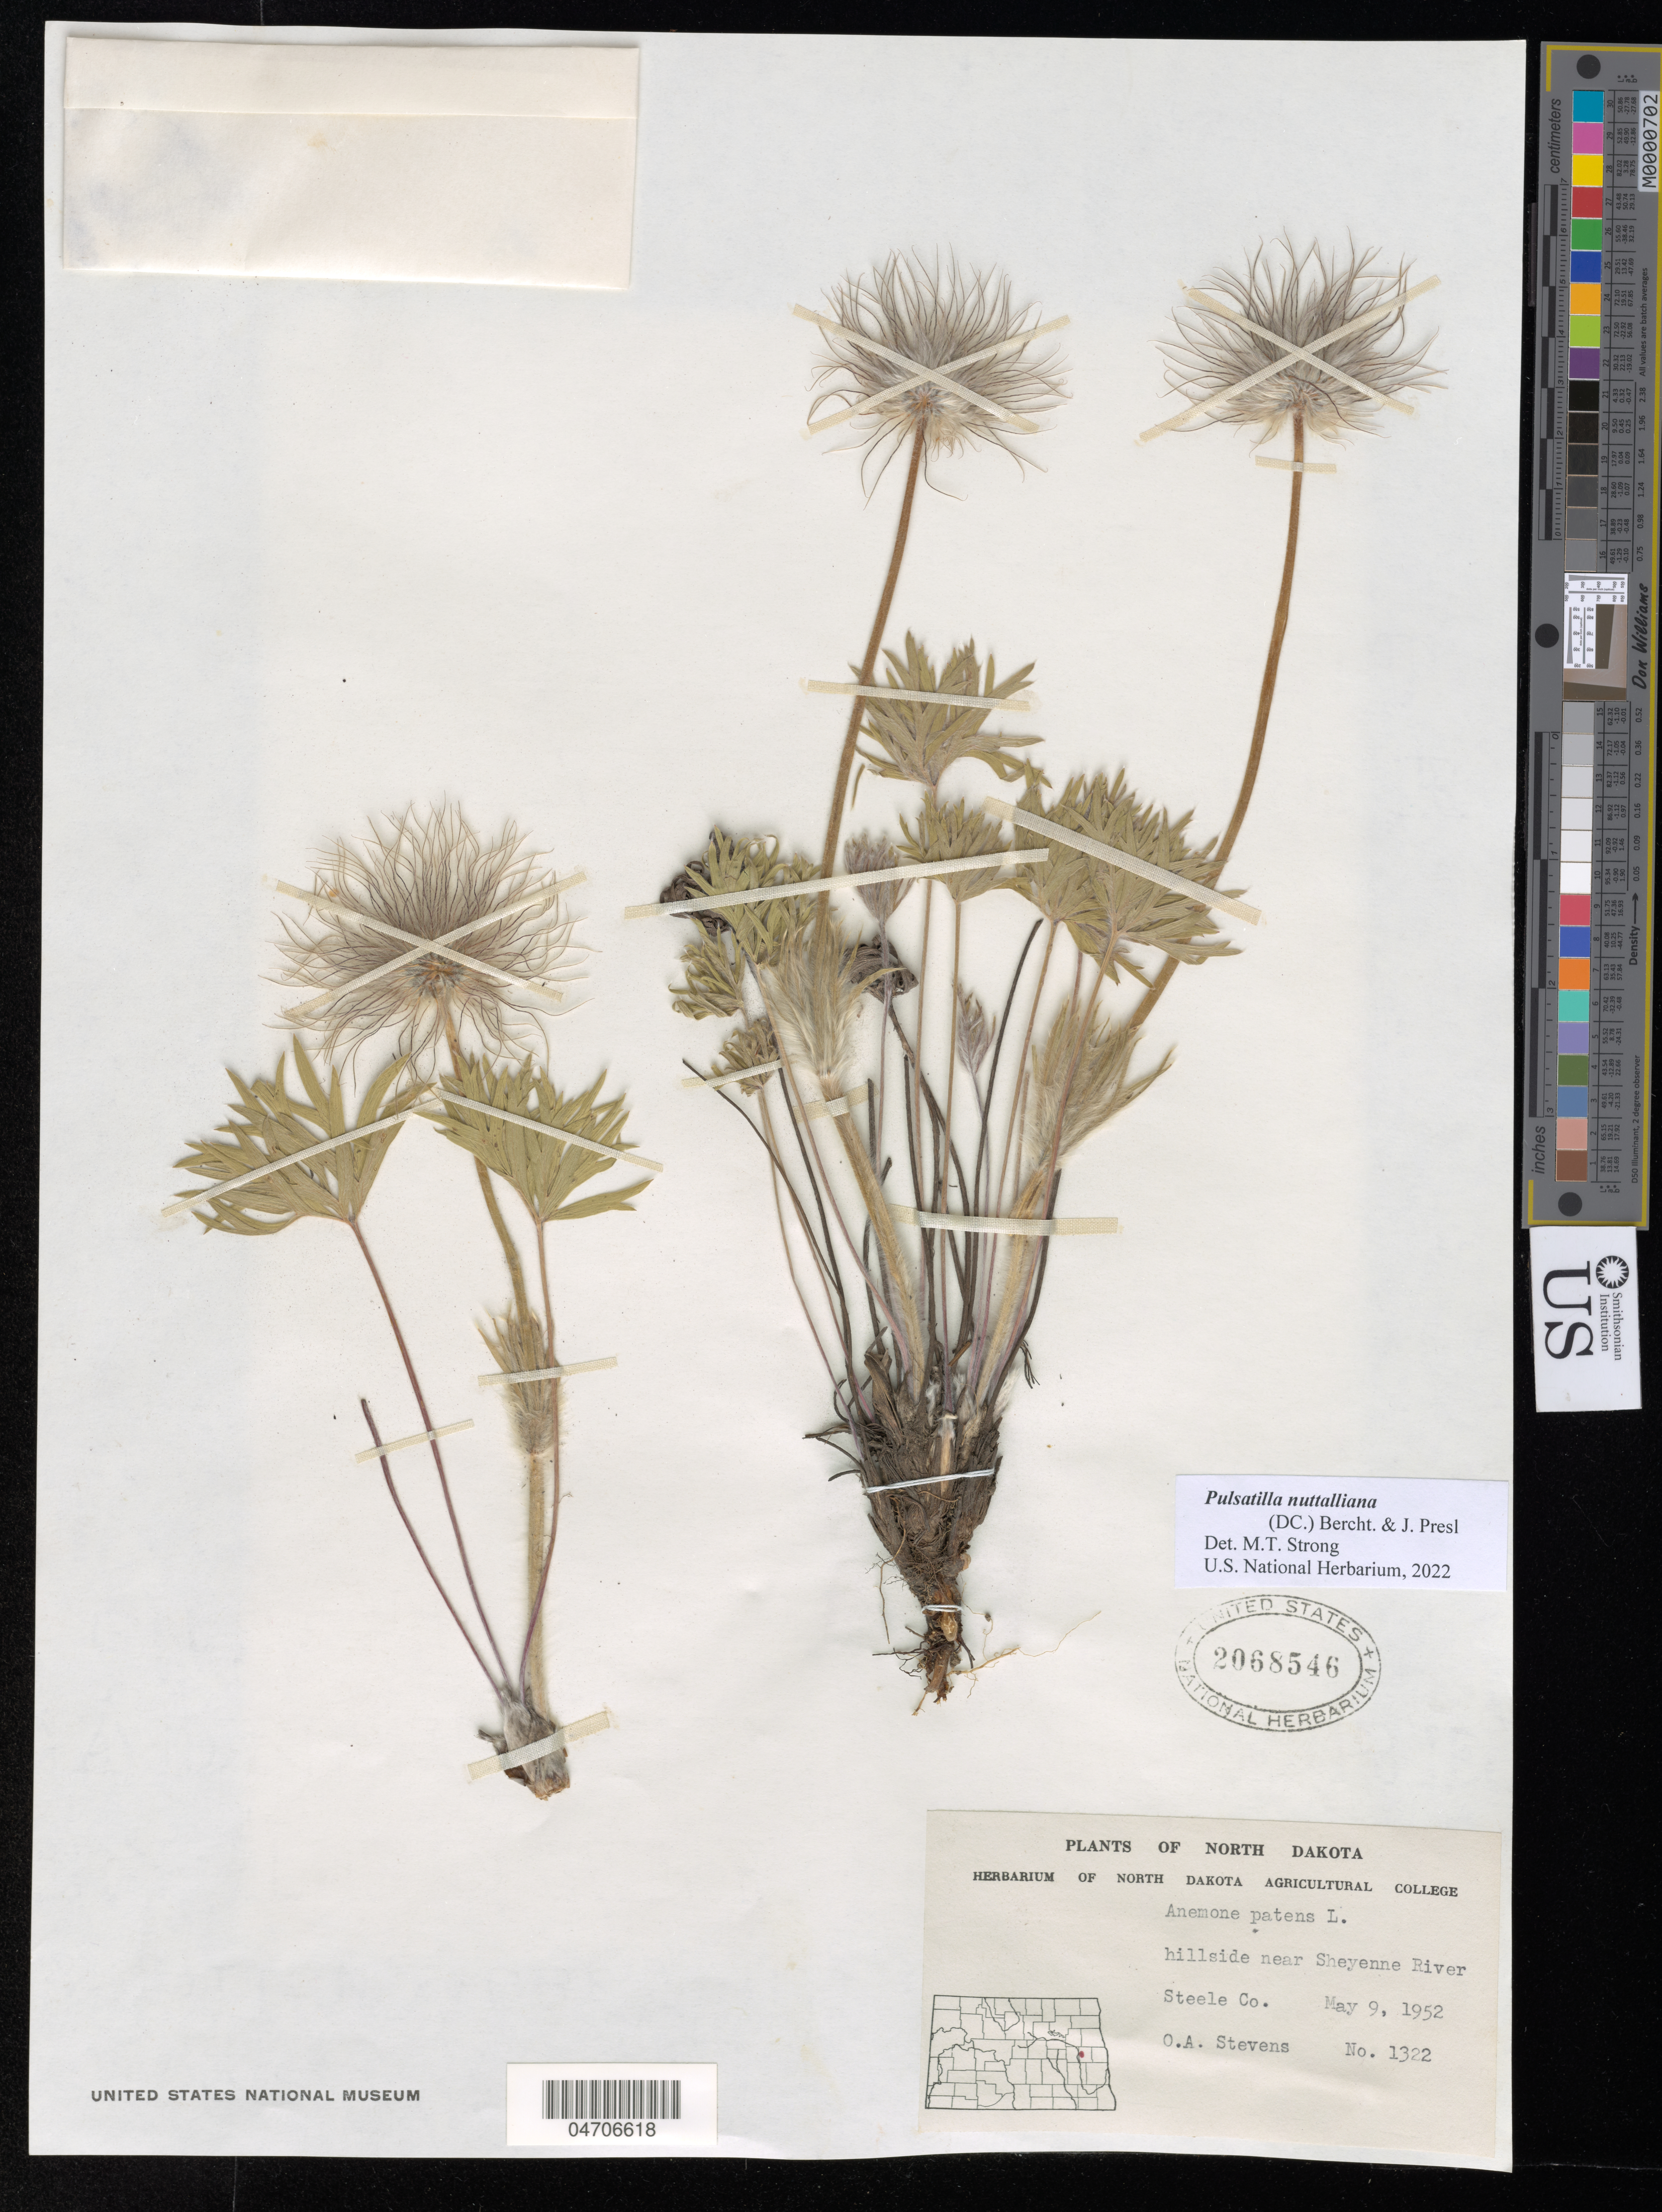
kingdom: Plantae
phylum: Tracheophyta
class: Magnoliopsida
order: Ranunculales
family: Ranunculaceae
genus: Pulsatilla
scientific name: Pulsatilla nuttalliana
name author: (DC.) Bercht. & J. Presl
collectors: O. A. Stevens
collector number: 1322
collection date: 1952-05-09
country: United States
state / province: North Dakota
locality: Hillside near Sheyenne River. Steele Co.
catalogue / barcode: US 2068546